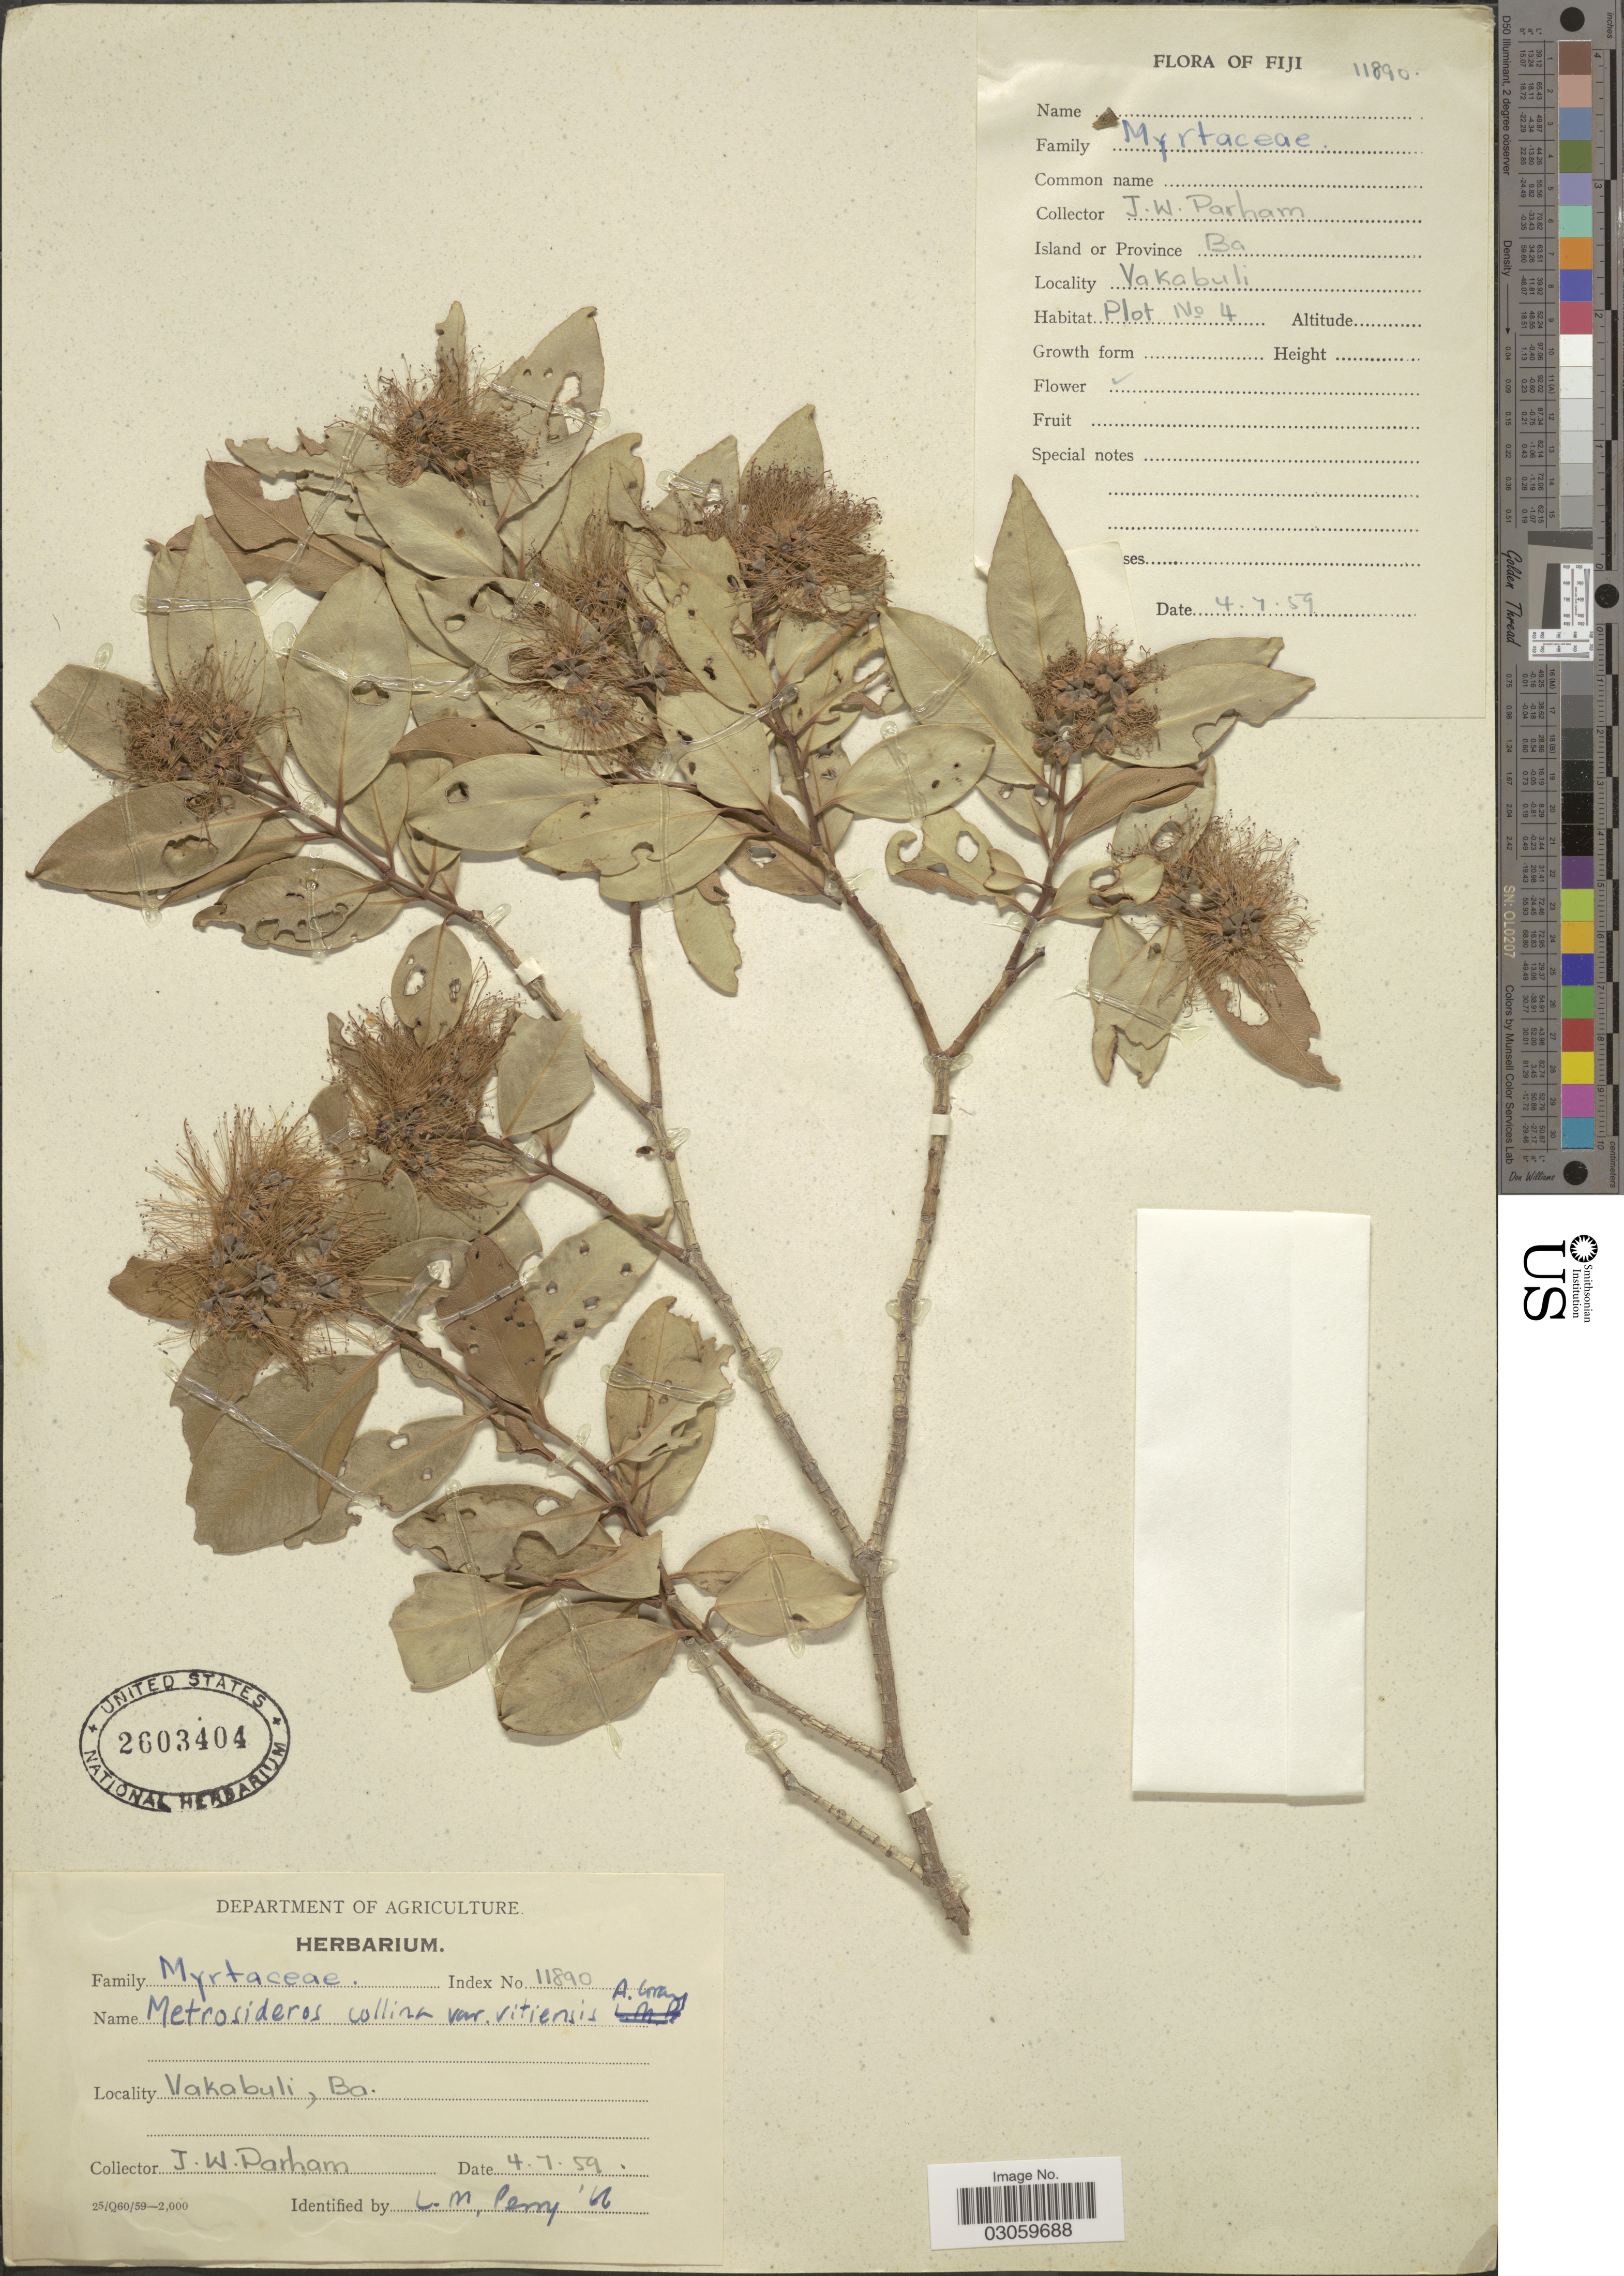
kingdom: Plantae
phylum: Tracheophyta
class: Magnoliopsida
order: Myrtales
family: Myrtaceae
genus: Metrosideros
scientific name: Metrosideros collina var. vitiensis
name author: A. Gray in Wilkes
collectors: J. Parham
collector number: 11890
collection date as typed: Transcribed d/m/y: 4/7/59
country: Fiji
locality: Island or Province Ba. Vakabuli. Plot no 4.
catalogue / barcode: US 2603404